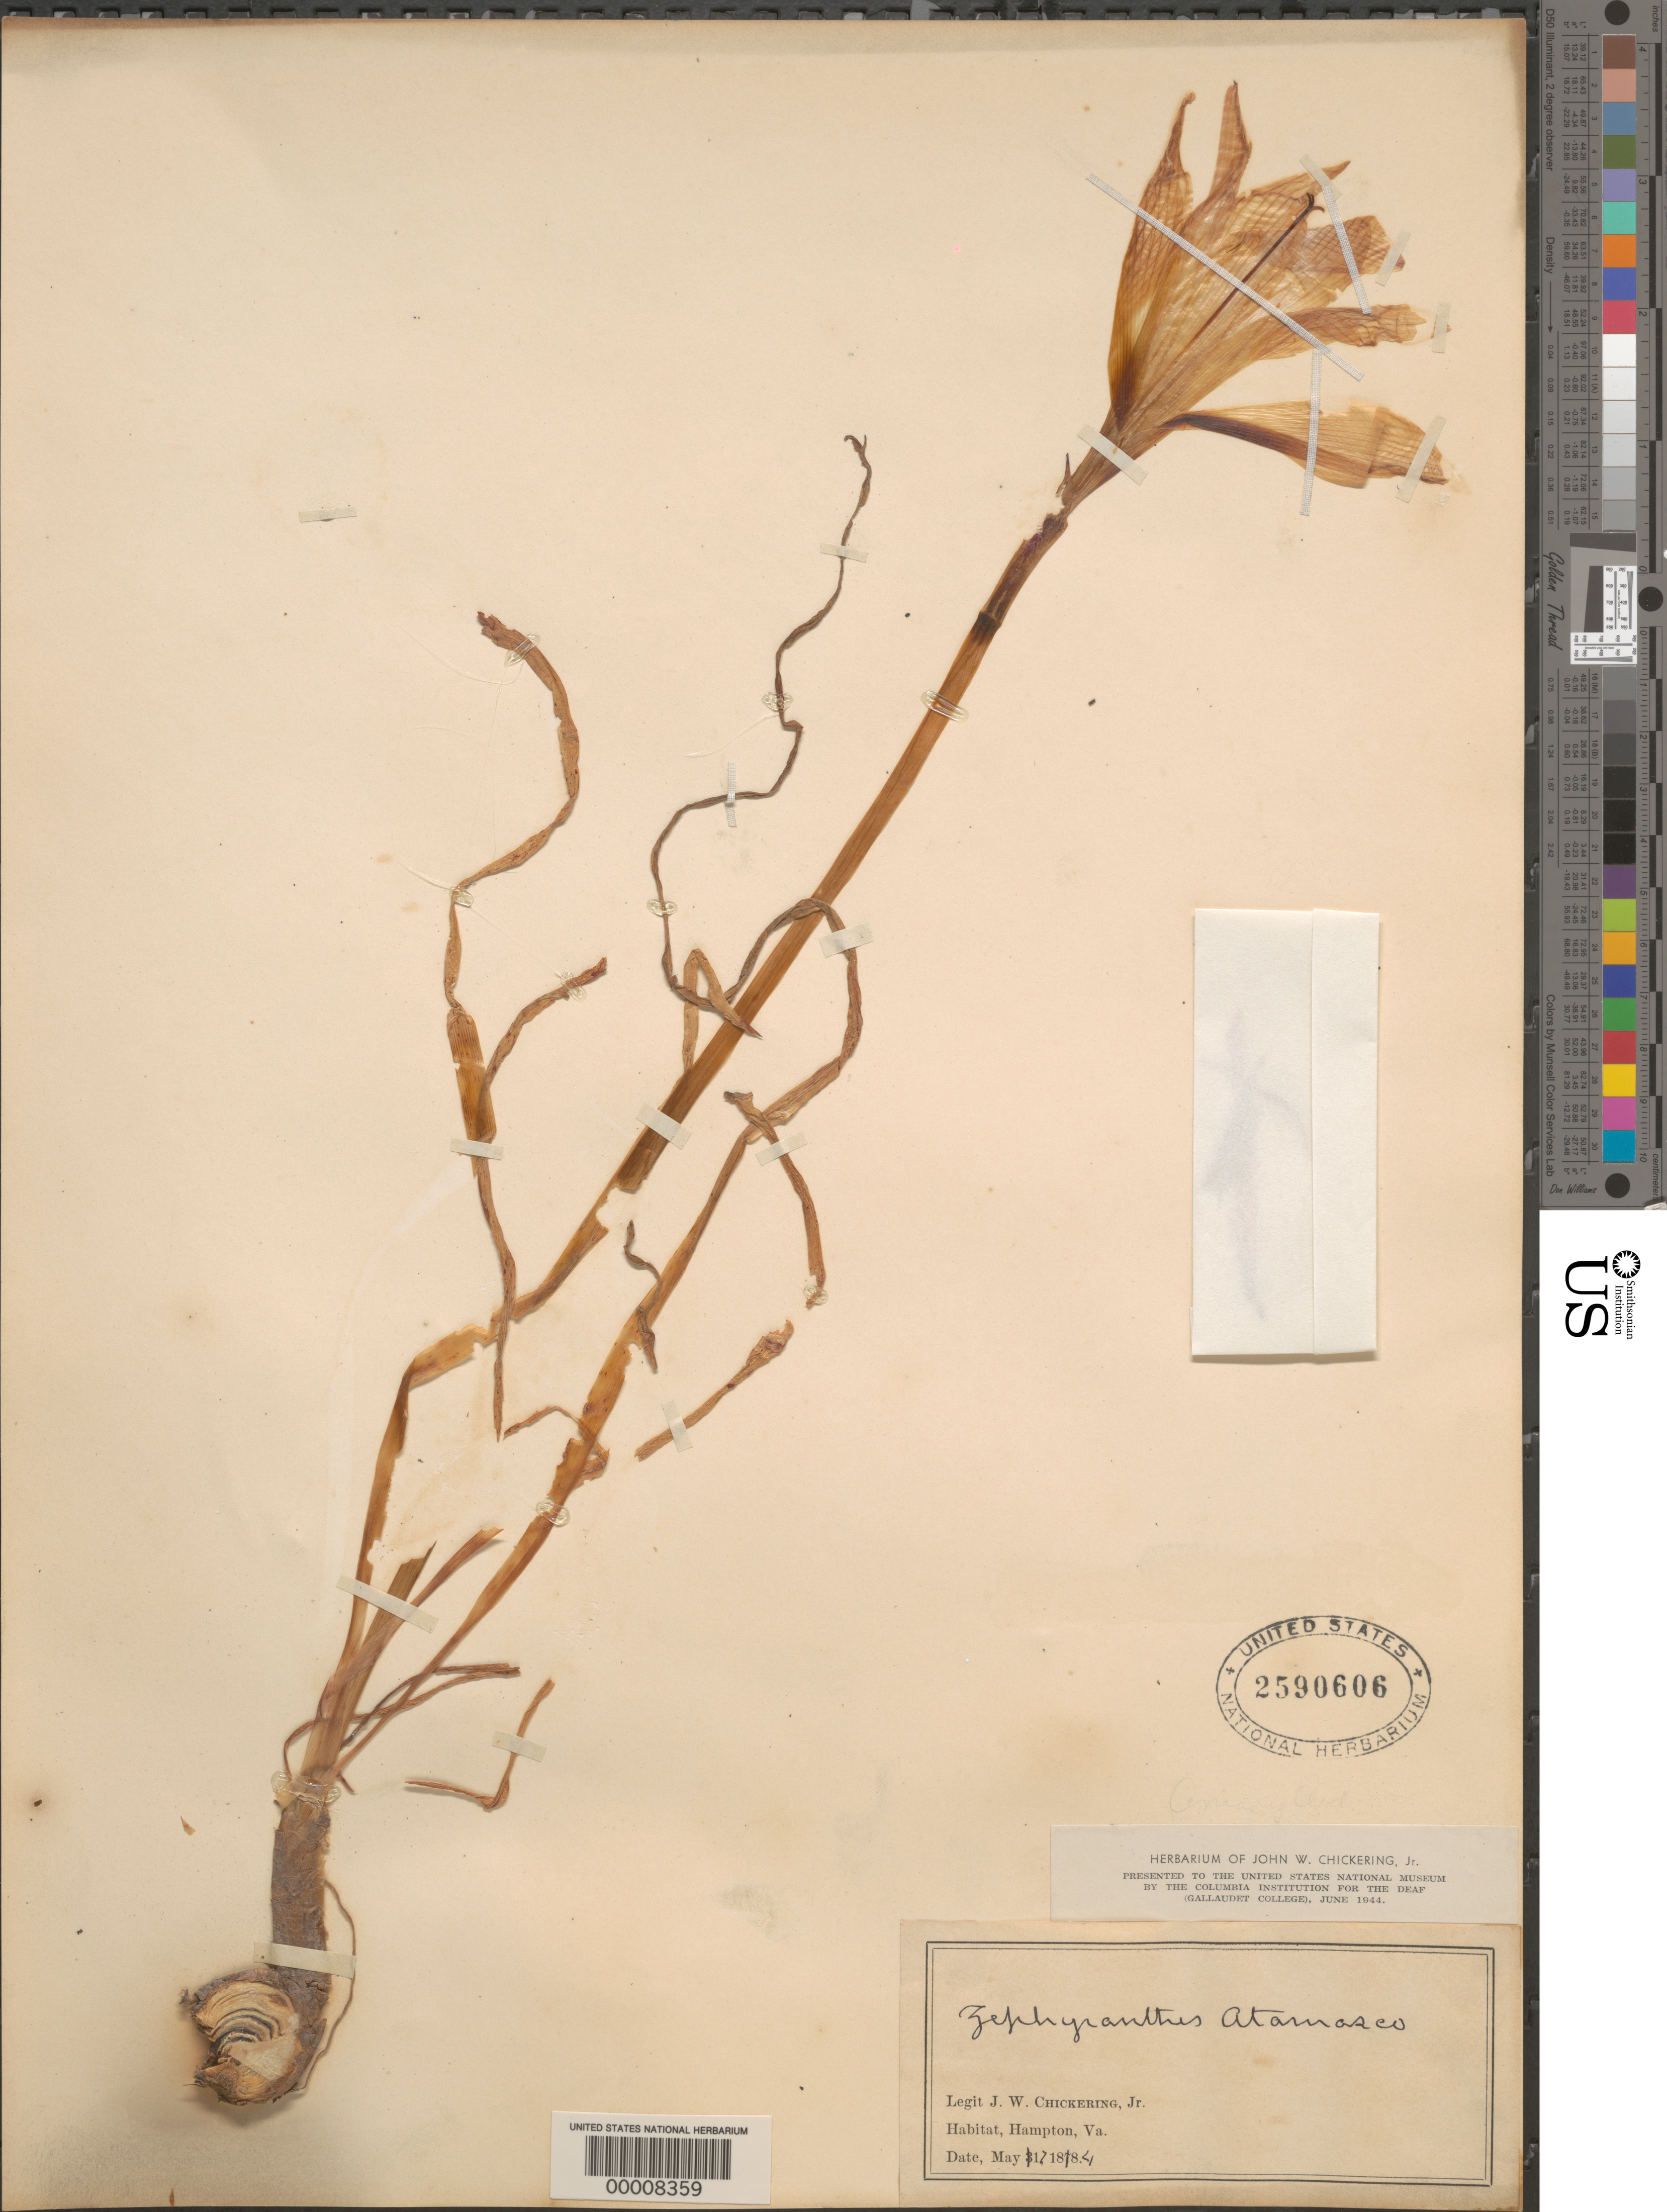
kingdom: Plantae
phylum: Tracheophyta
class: Liliopsida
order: Asparagales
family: Amaryllidaceae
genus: Zephyranthes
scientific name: Zephyranthes atamasco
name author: (L.) Herb.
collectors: J. W. Chickering Jr.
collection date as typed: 17 May 1884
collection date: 1884-05-17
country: United States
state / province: Virginia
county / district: City of Hampton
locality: Hampton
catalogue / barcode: US 2590606